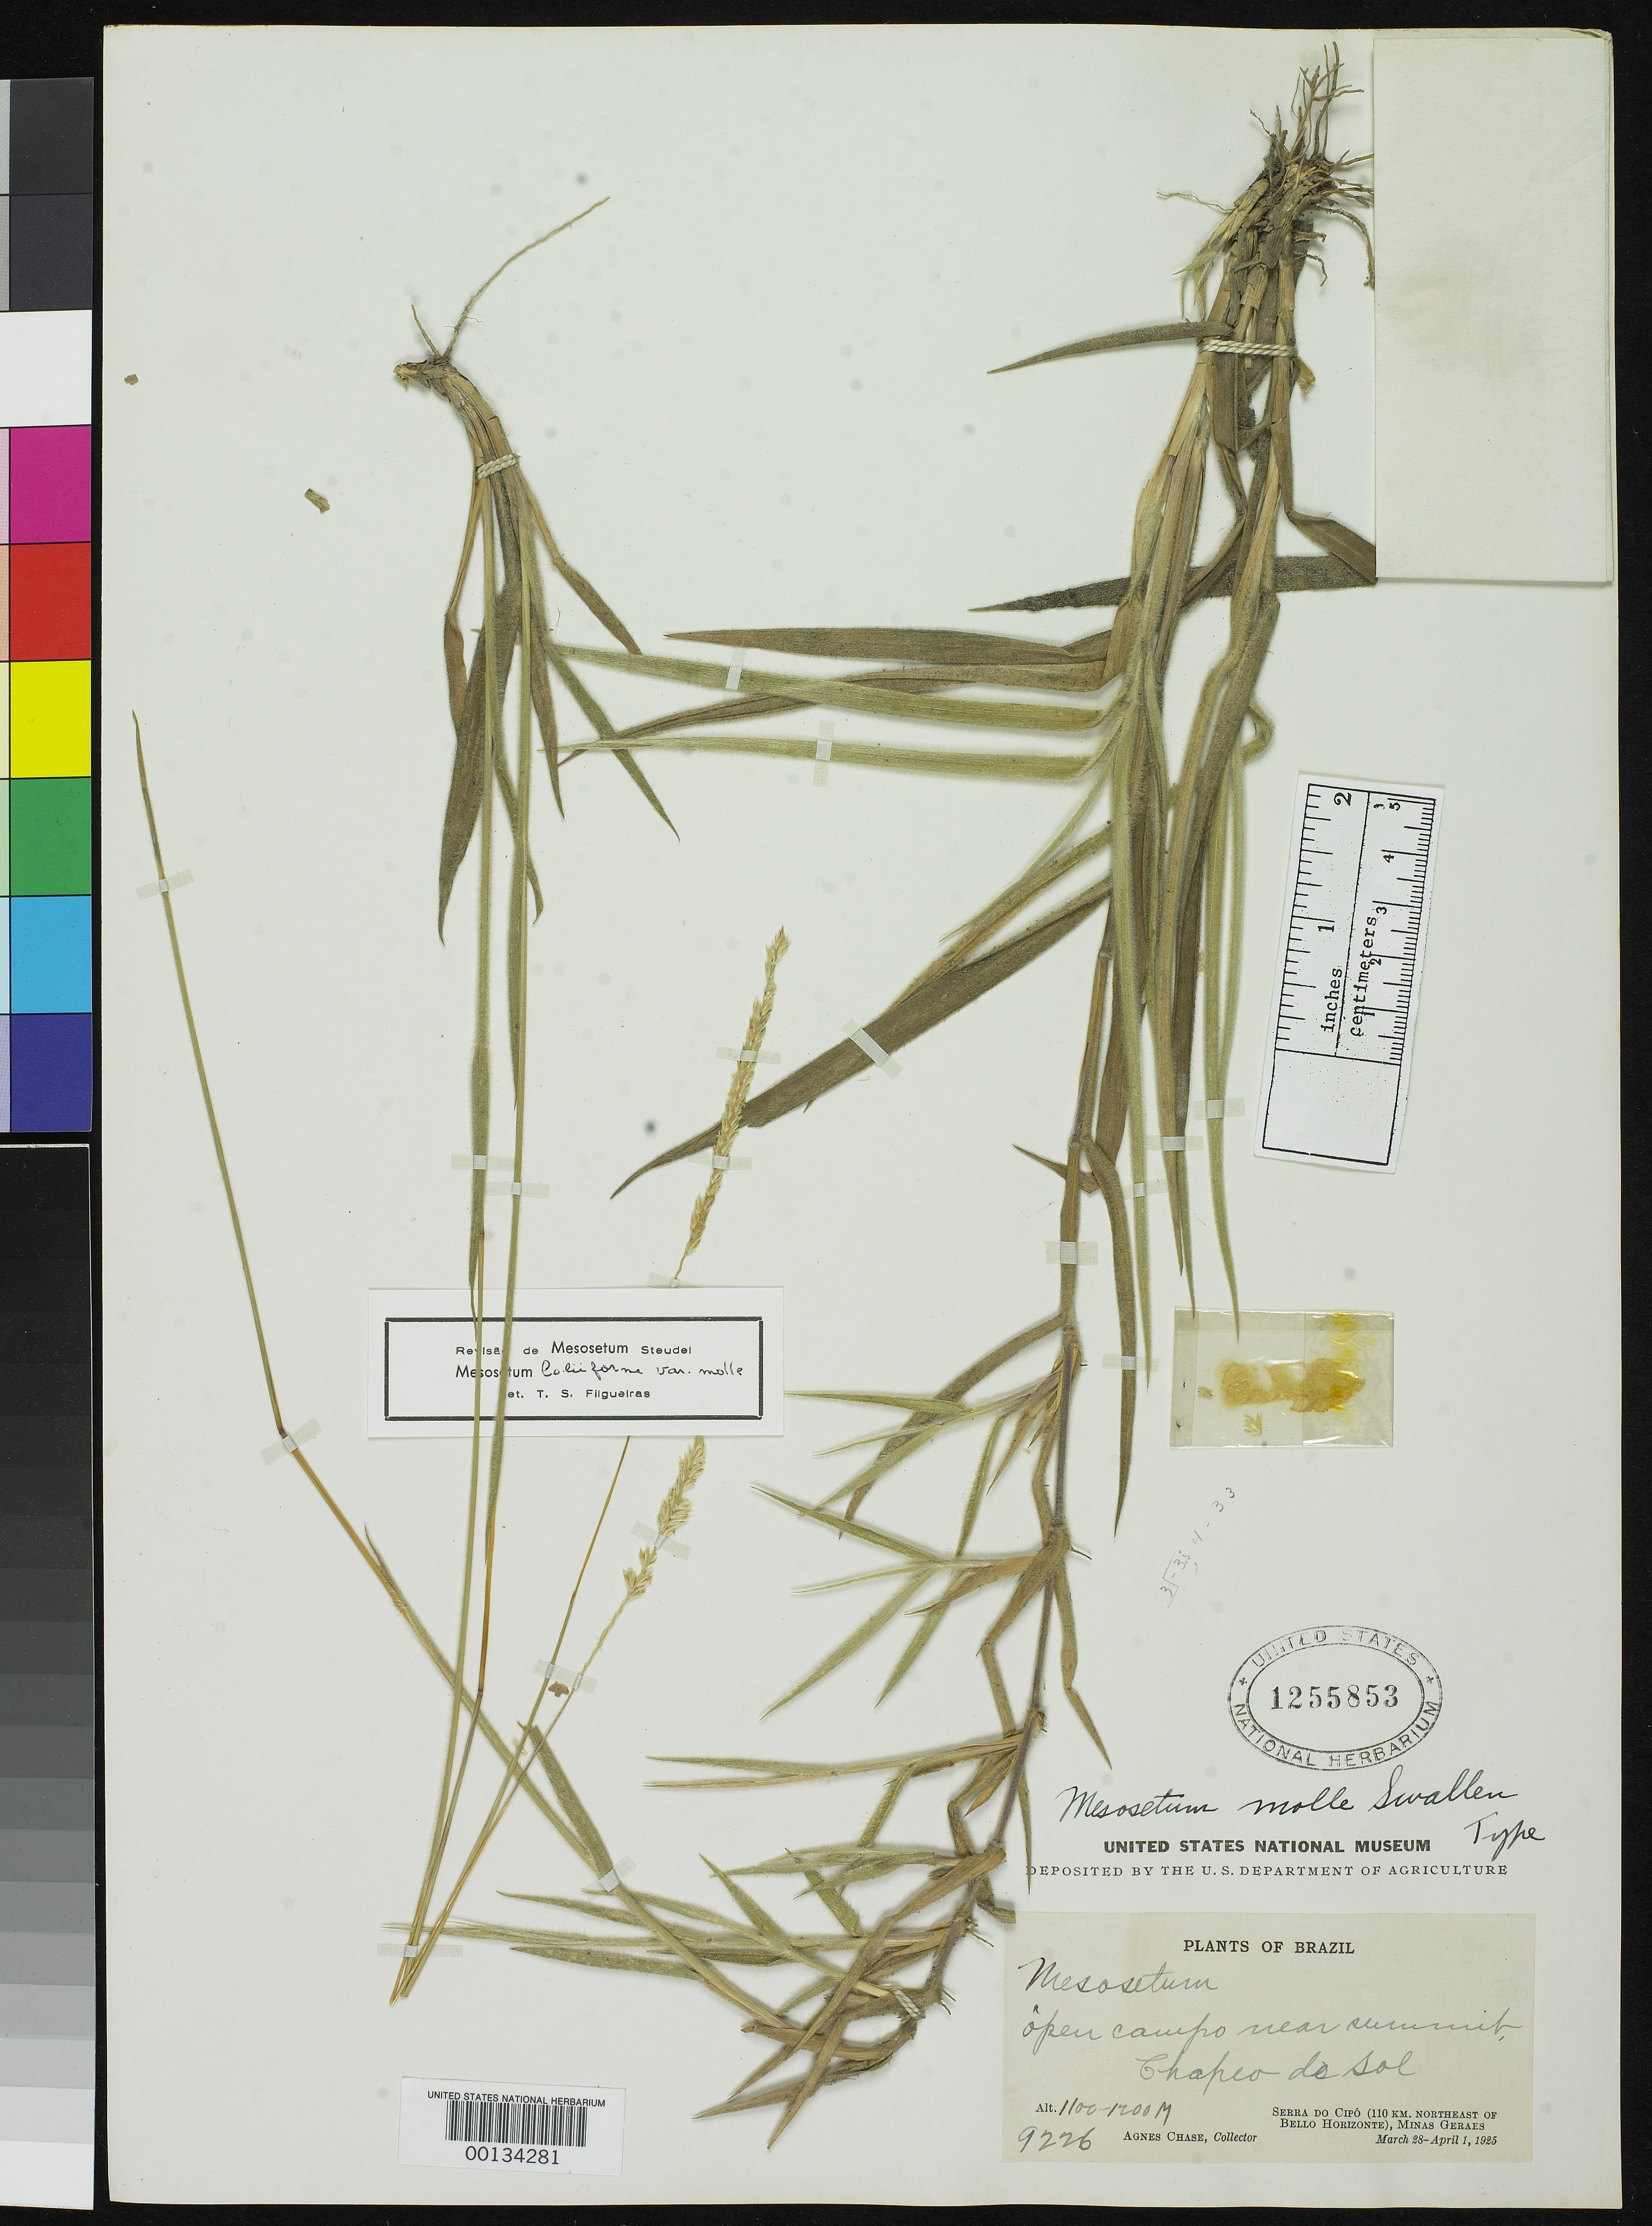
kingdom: Plantae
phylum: Tracheophyta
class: Liliopsida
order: Poales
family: Poaceae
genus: Mesosetum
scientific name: Mesosetum molle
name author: Swallen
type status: Holotype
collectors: A. Chase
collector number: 9226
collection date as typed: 28 Mar 1925 to 01 Apr 1925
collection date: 1925-03-28/1925-04-01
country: Brazil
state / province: Minas Gerais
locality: Serra do Cipo (110 km NE of Bello Horizonte).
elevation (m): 1100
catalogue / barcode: US 1255853